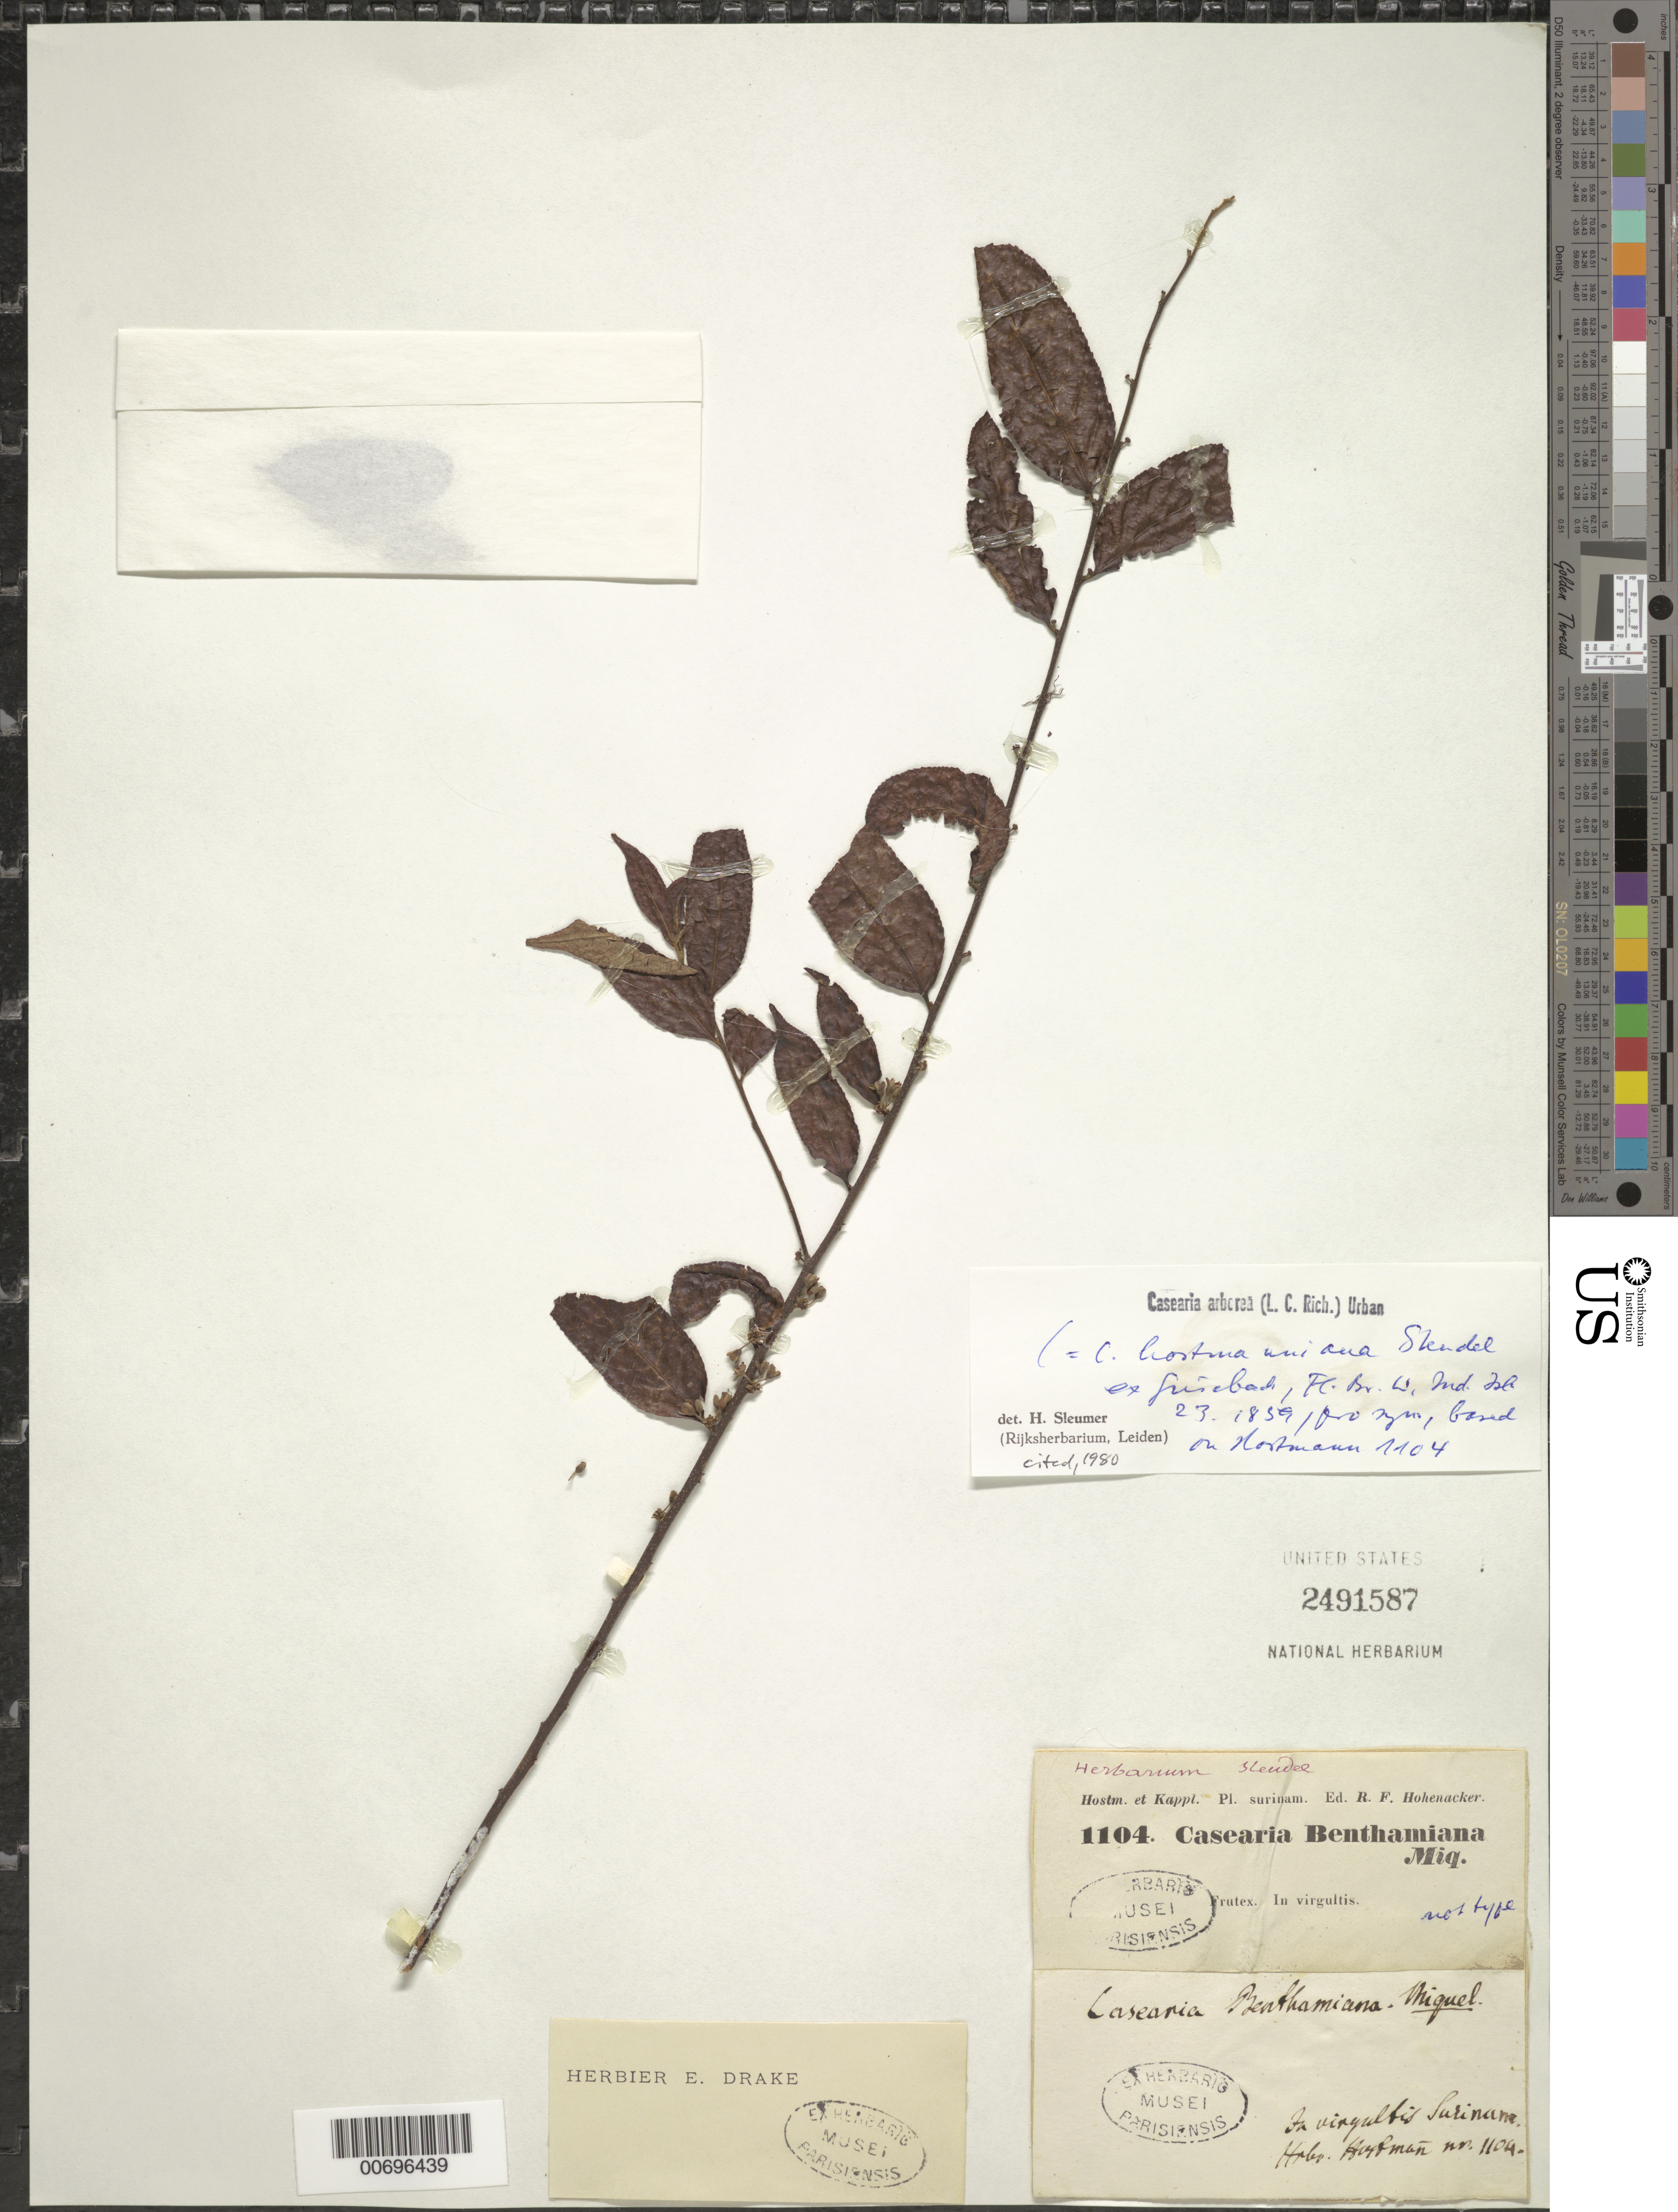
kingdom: Plantae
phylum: Tracheophyta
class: Magnoliopsida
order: Malpighiales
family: Salicaceae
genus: Casearia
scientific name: Casearia arborea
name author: (Rich.) Urb.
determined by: Sleumer, H. O.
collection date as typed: s.d.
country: Suriname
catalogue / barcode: US 2491587